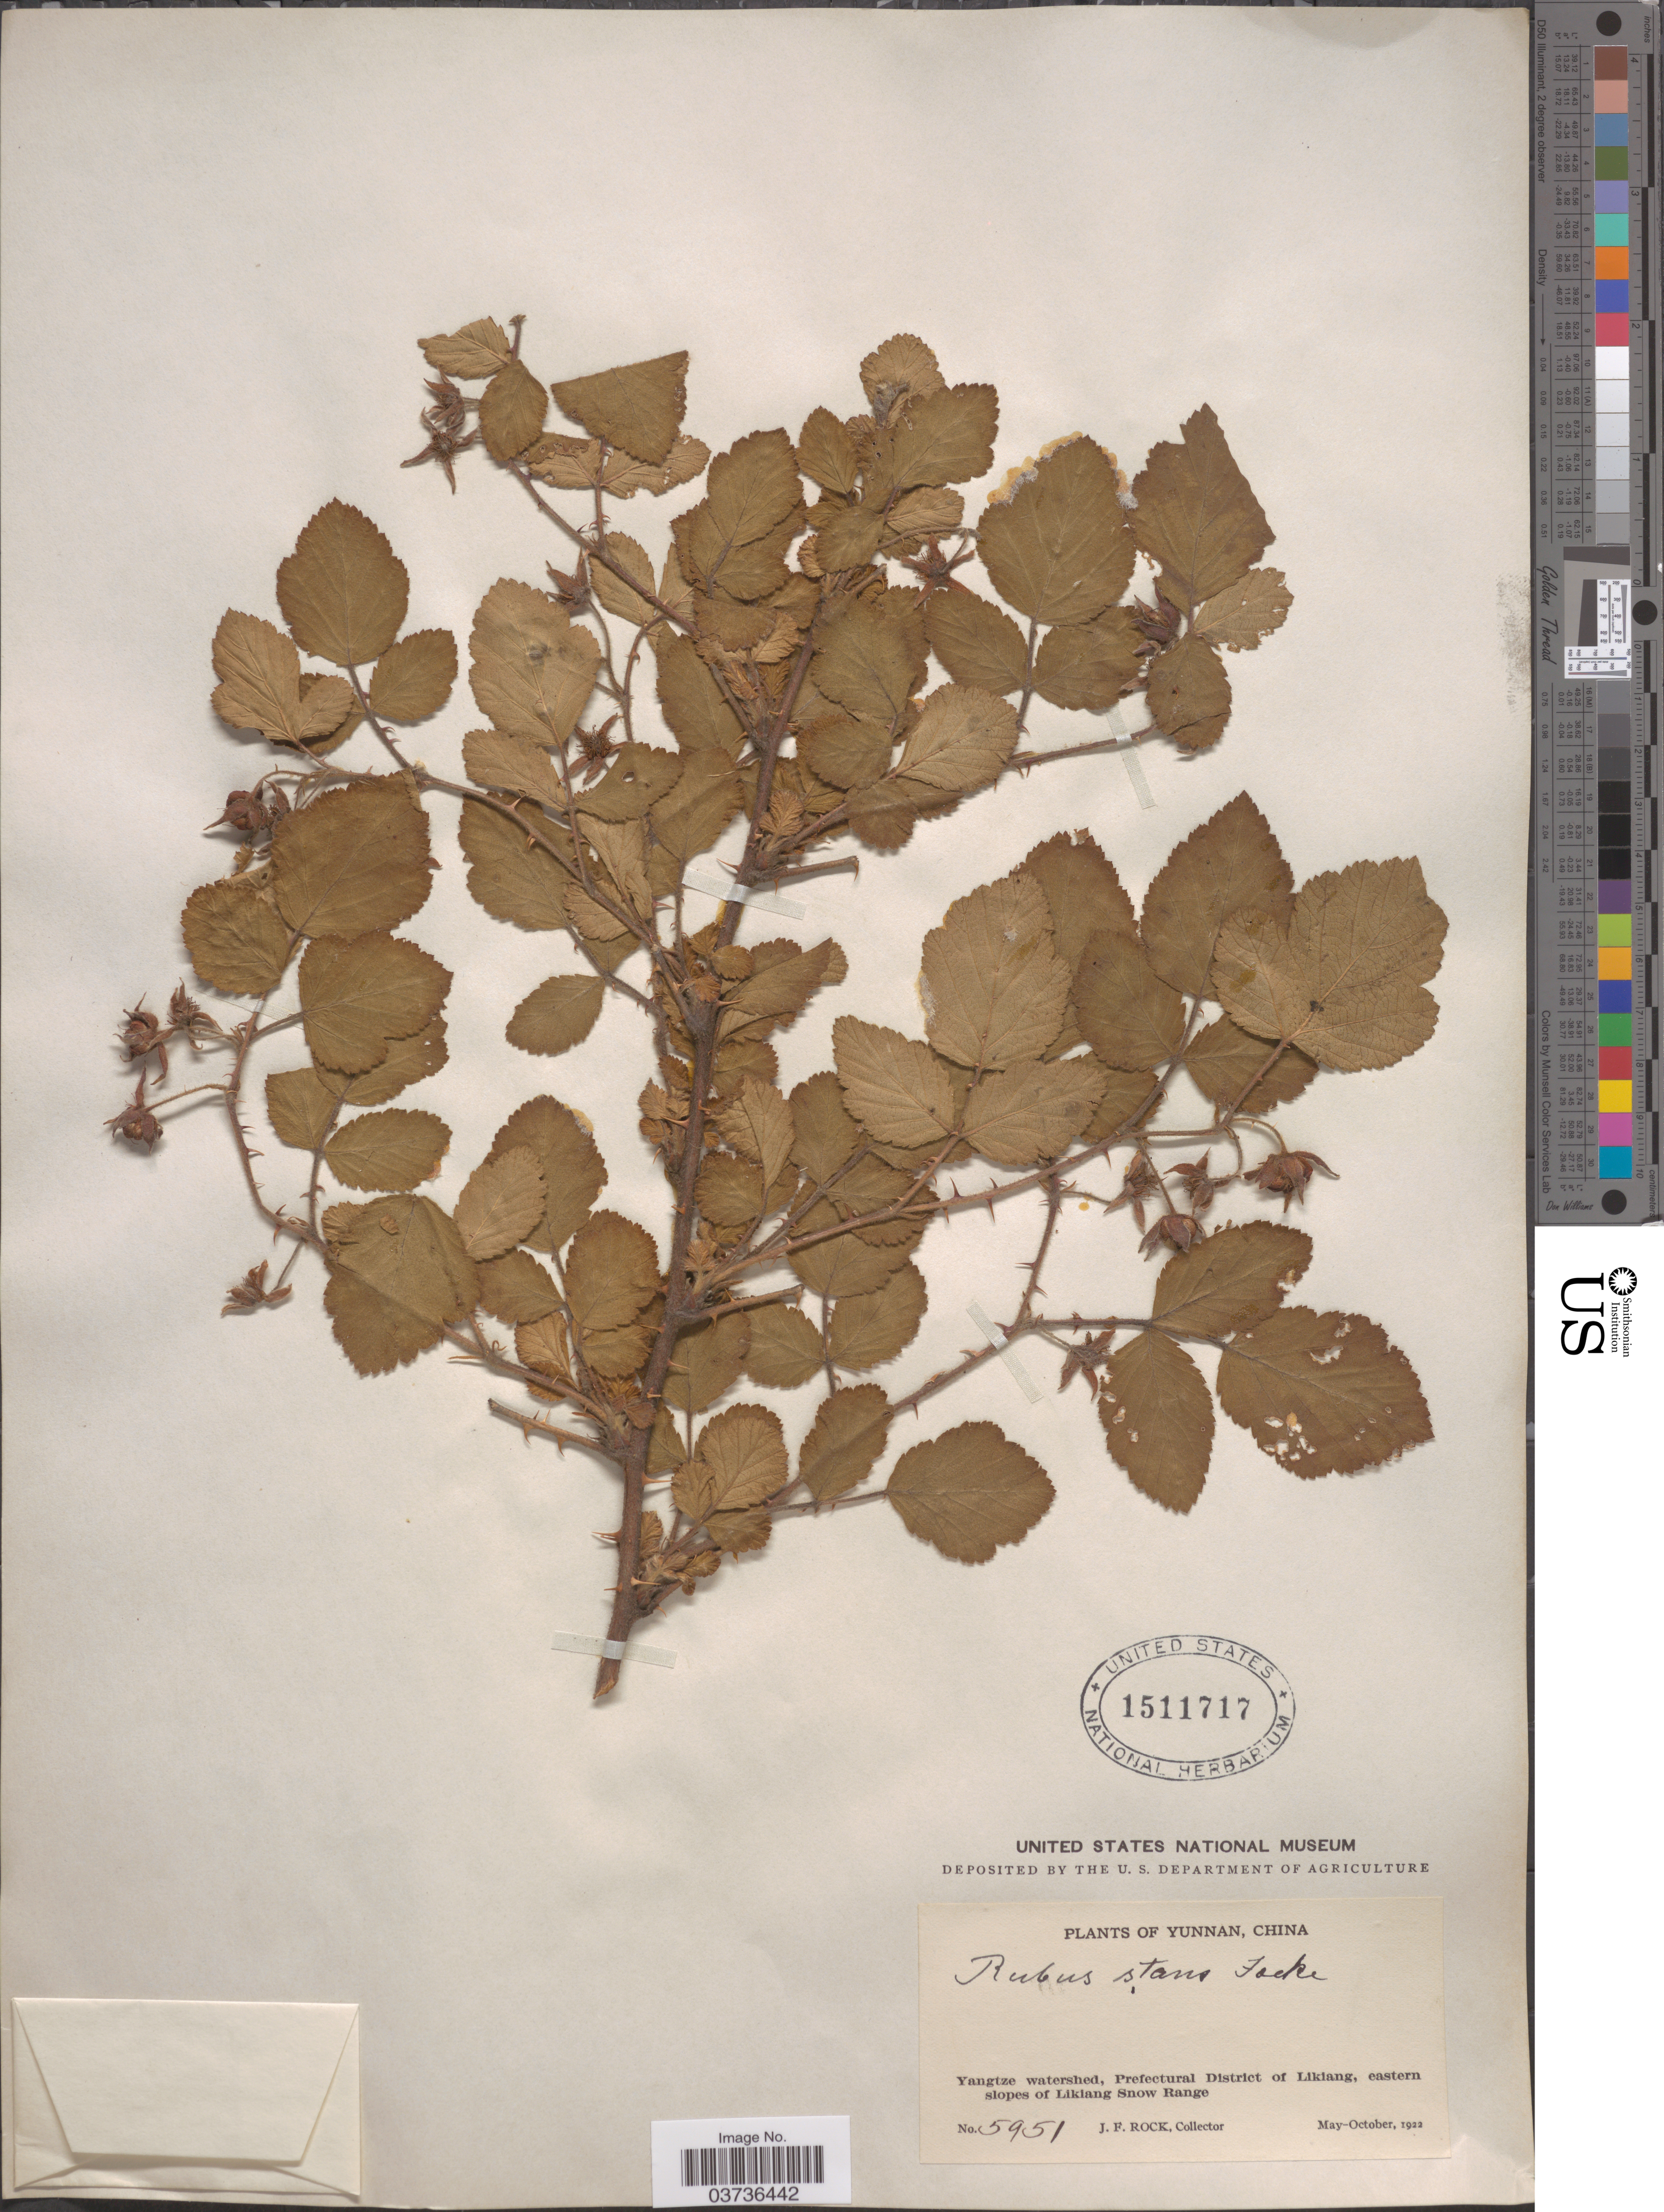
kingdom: Plantae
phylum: Tracheophyta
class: Magnoliopsida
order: Rosales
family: Rosaceae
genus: Rubus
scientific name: Rubus stans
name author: Focke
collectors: J. Rock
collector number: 5951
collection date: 1922-05/1922-10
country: China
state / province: Yunnan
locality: Yangtze watershed, Prefectural District of Likiang, eastern slopes of Likiang Snow Range.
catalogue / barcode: US 1511717